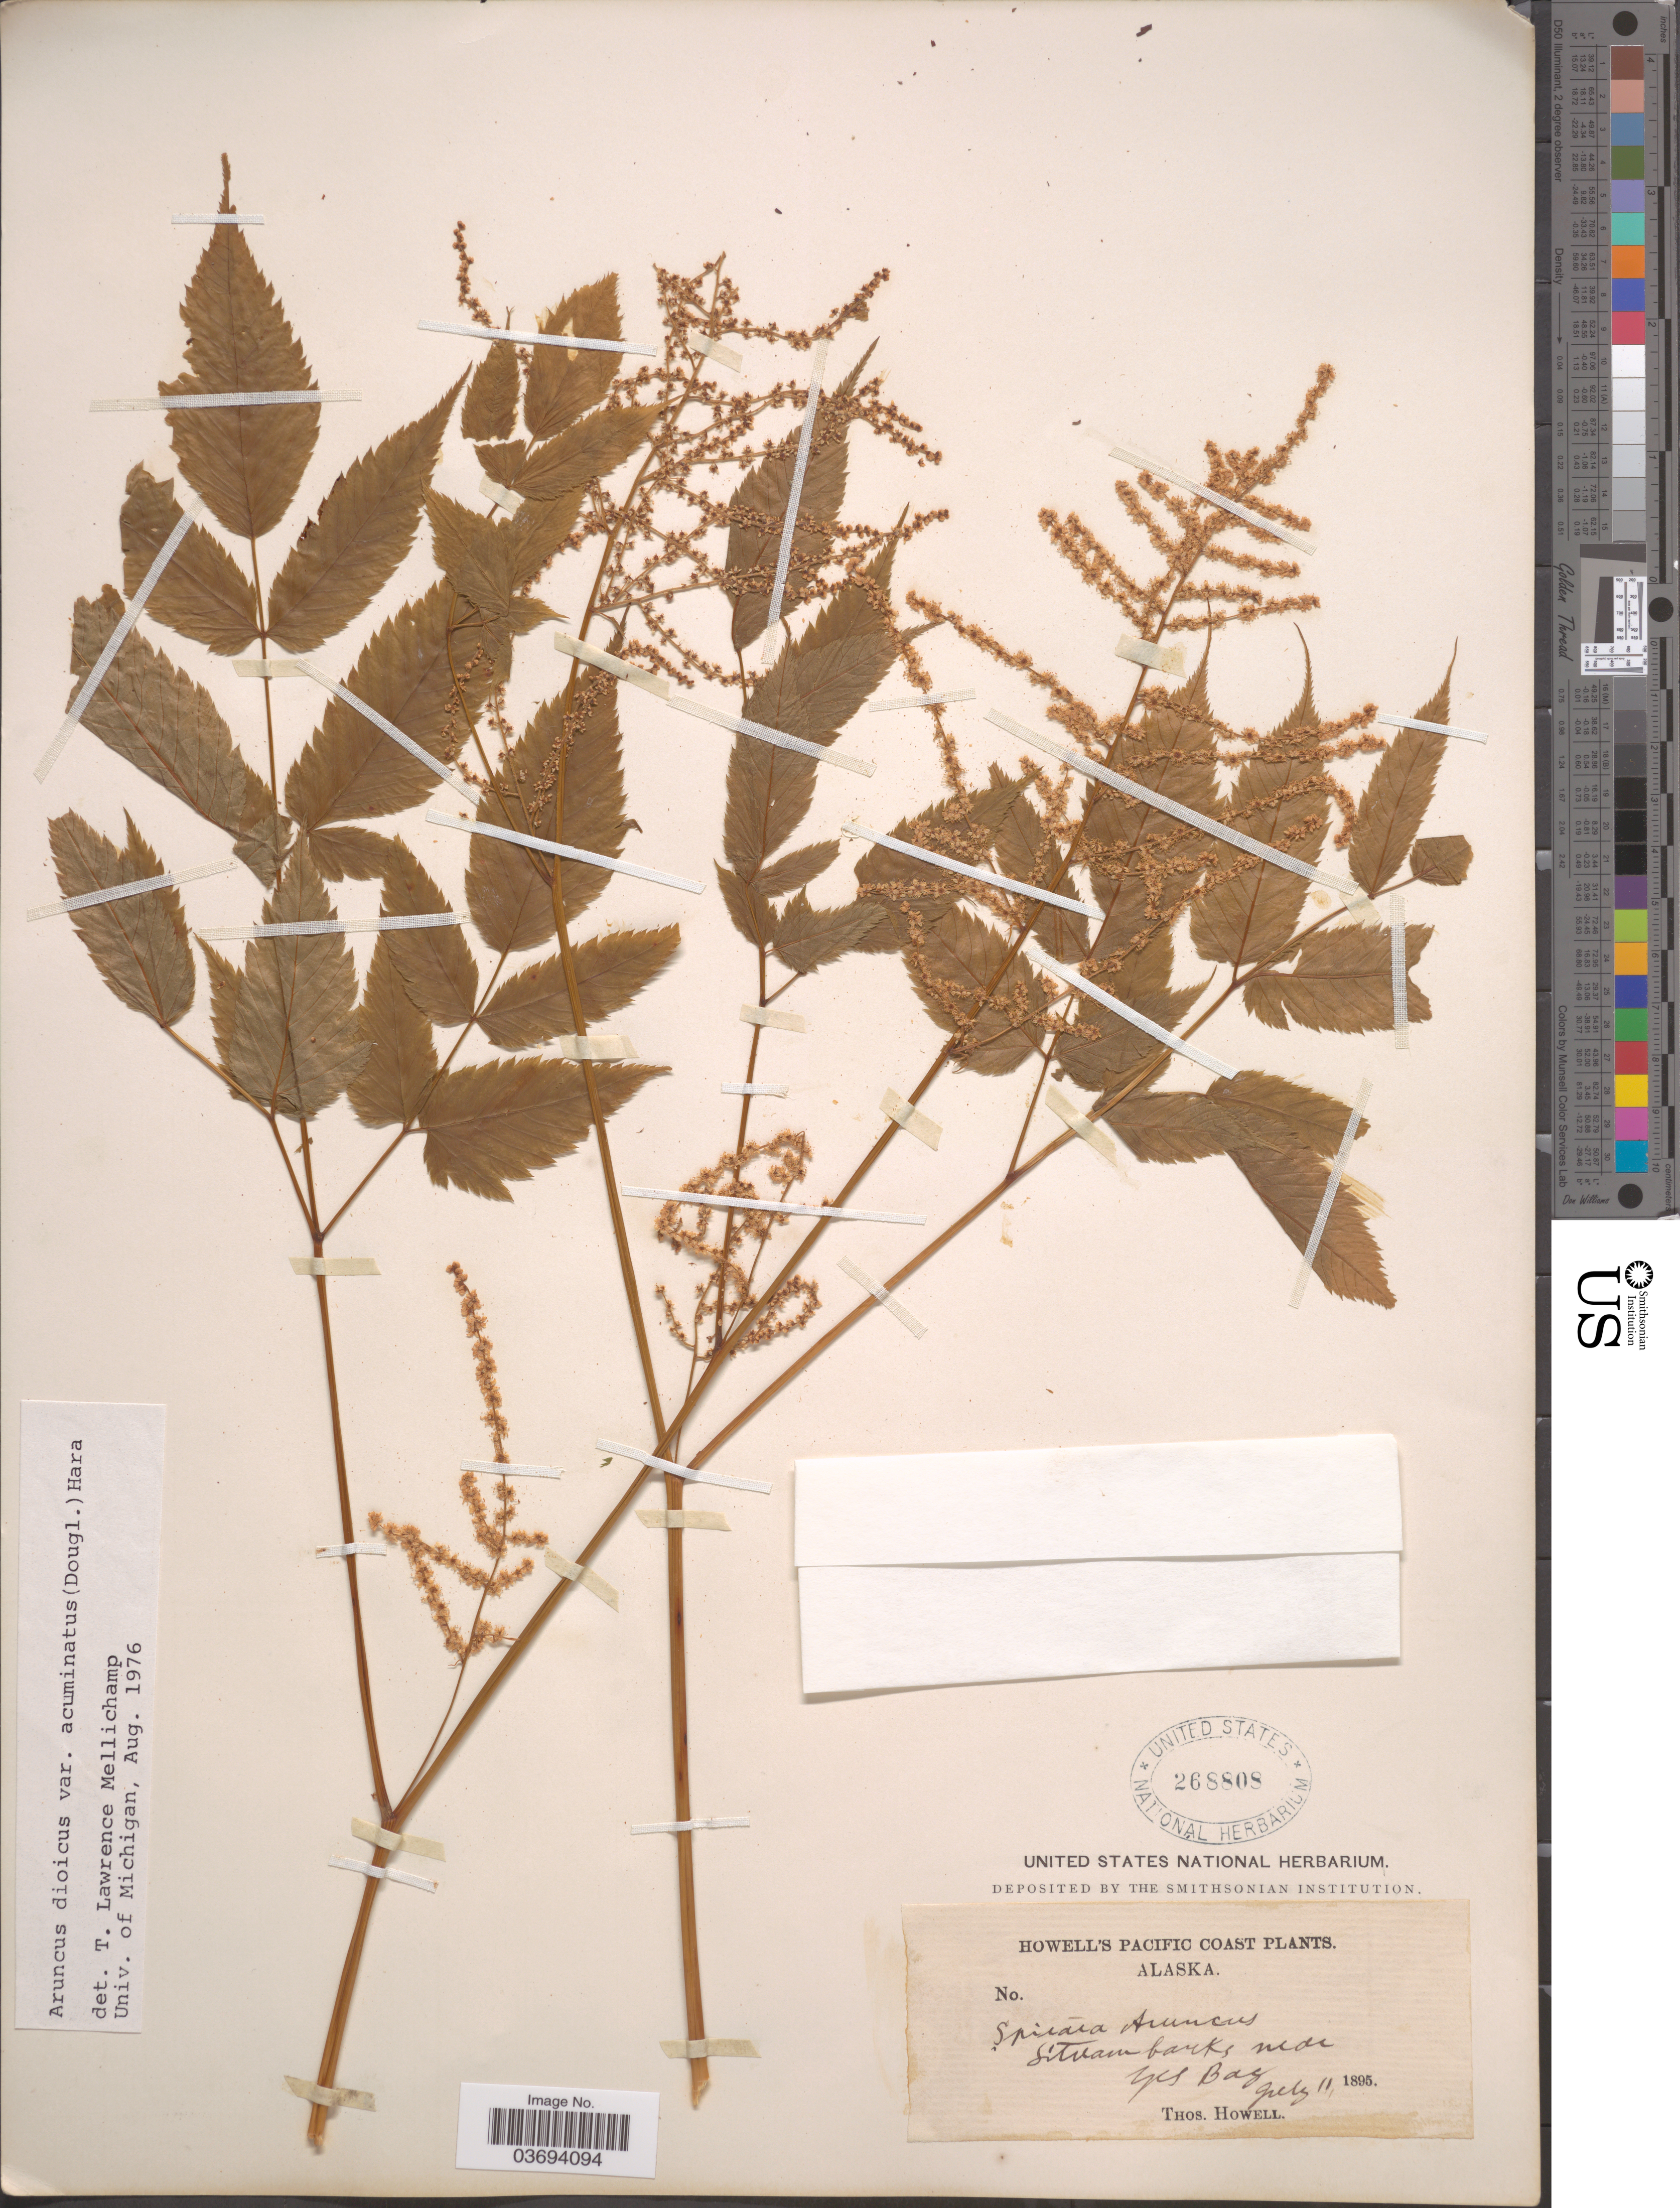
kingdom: Plantae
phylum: Tracheophyta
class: Magnoliopsida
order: Rosales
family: Rosaceae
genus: Aruncus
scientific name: Aruncus dioicus var. acuminatus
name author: (Rydb.) H. Hara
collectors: T. Howell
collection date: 1895-07-11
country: United States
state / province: Alaska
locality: Pacific Coast. Stream banks near Yes Bay.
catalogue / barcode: US 268808